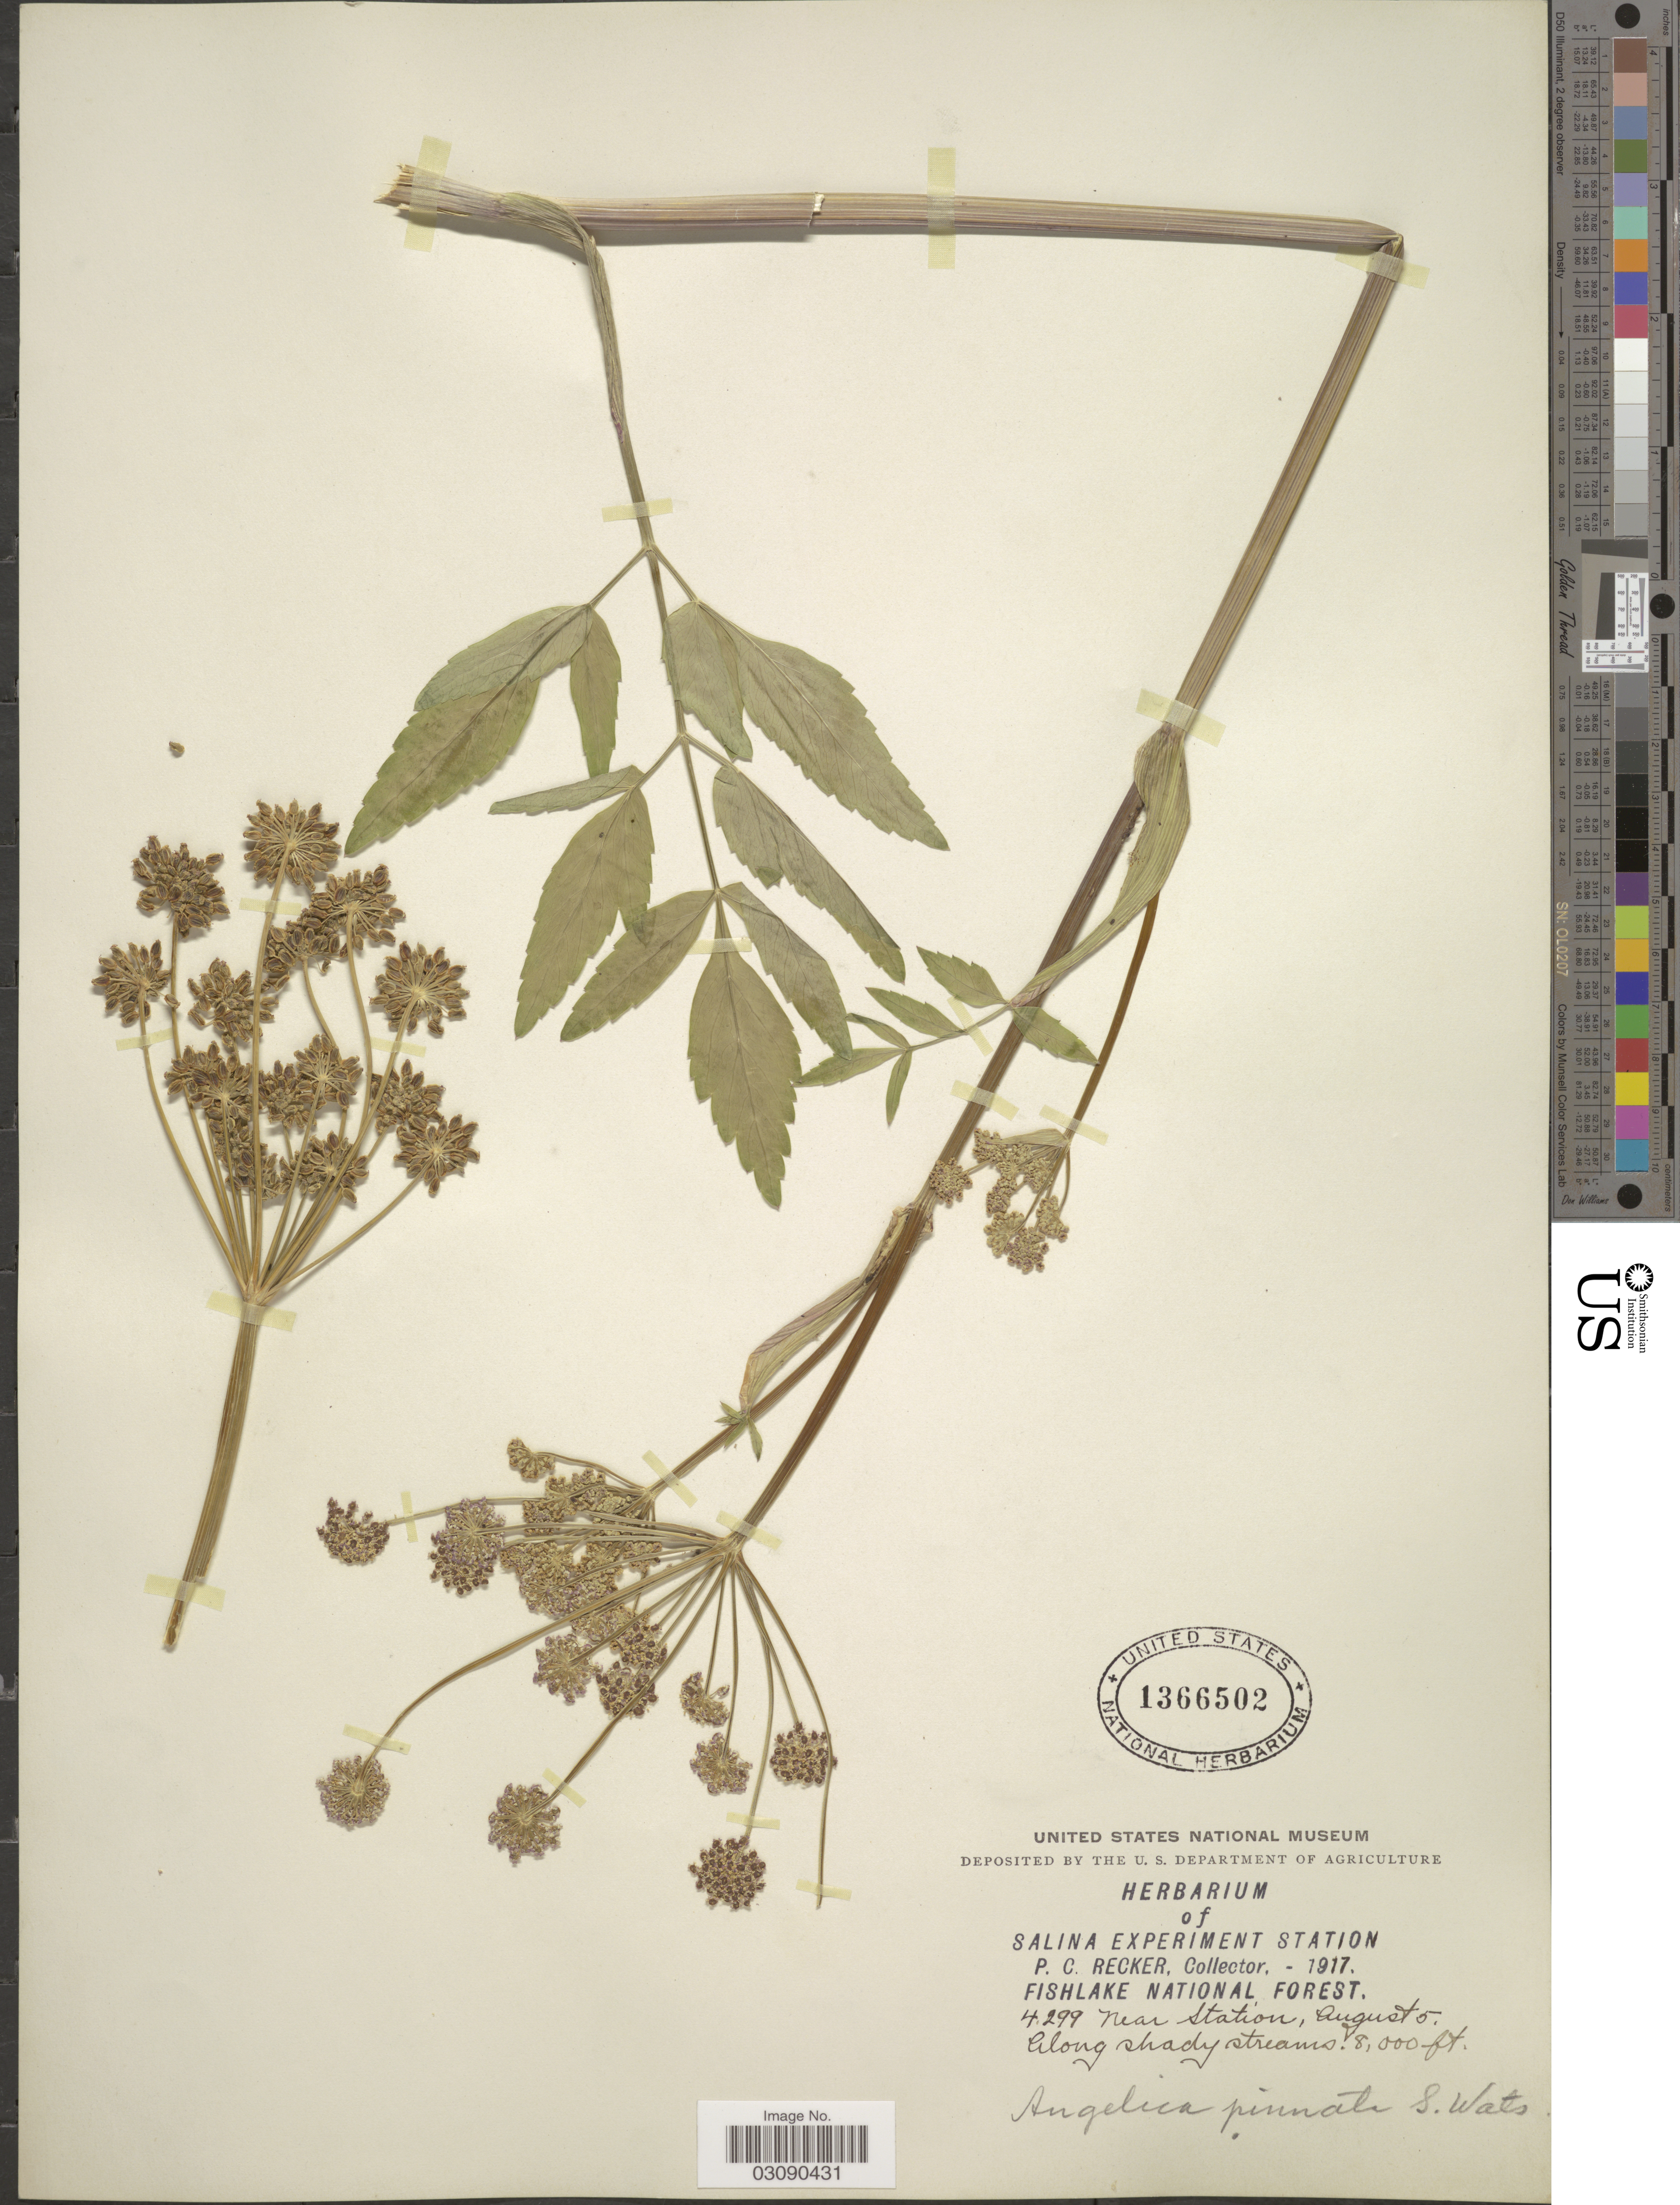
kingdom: Plantae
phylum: Tracheophyta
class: Magnoliopsida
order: Apiales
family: Apiaceae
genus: Angelica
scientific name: Angelica pinnata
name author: S. Watson in C. King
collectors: P. Recker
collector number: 4299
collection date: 1917-08-05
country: United States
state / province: Utah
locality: Salina Experiment Station, Fishlake National Forest, Near station.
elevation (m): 2438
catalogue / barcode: US 1366502